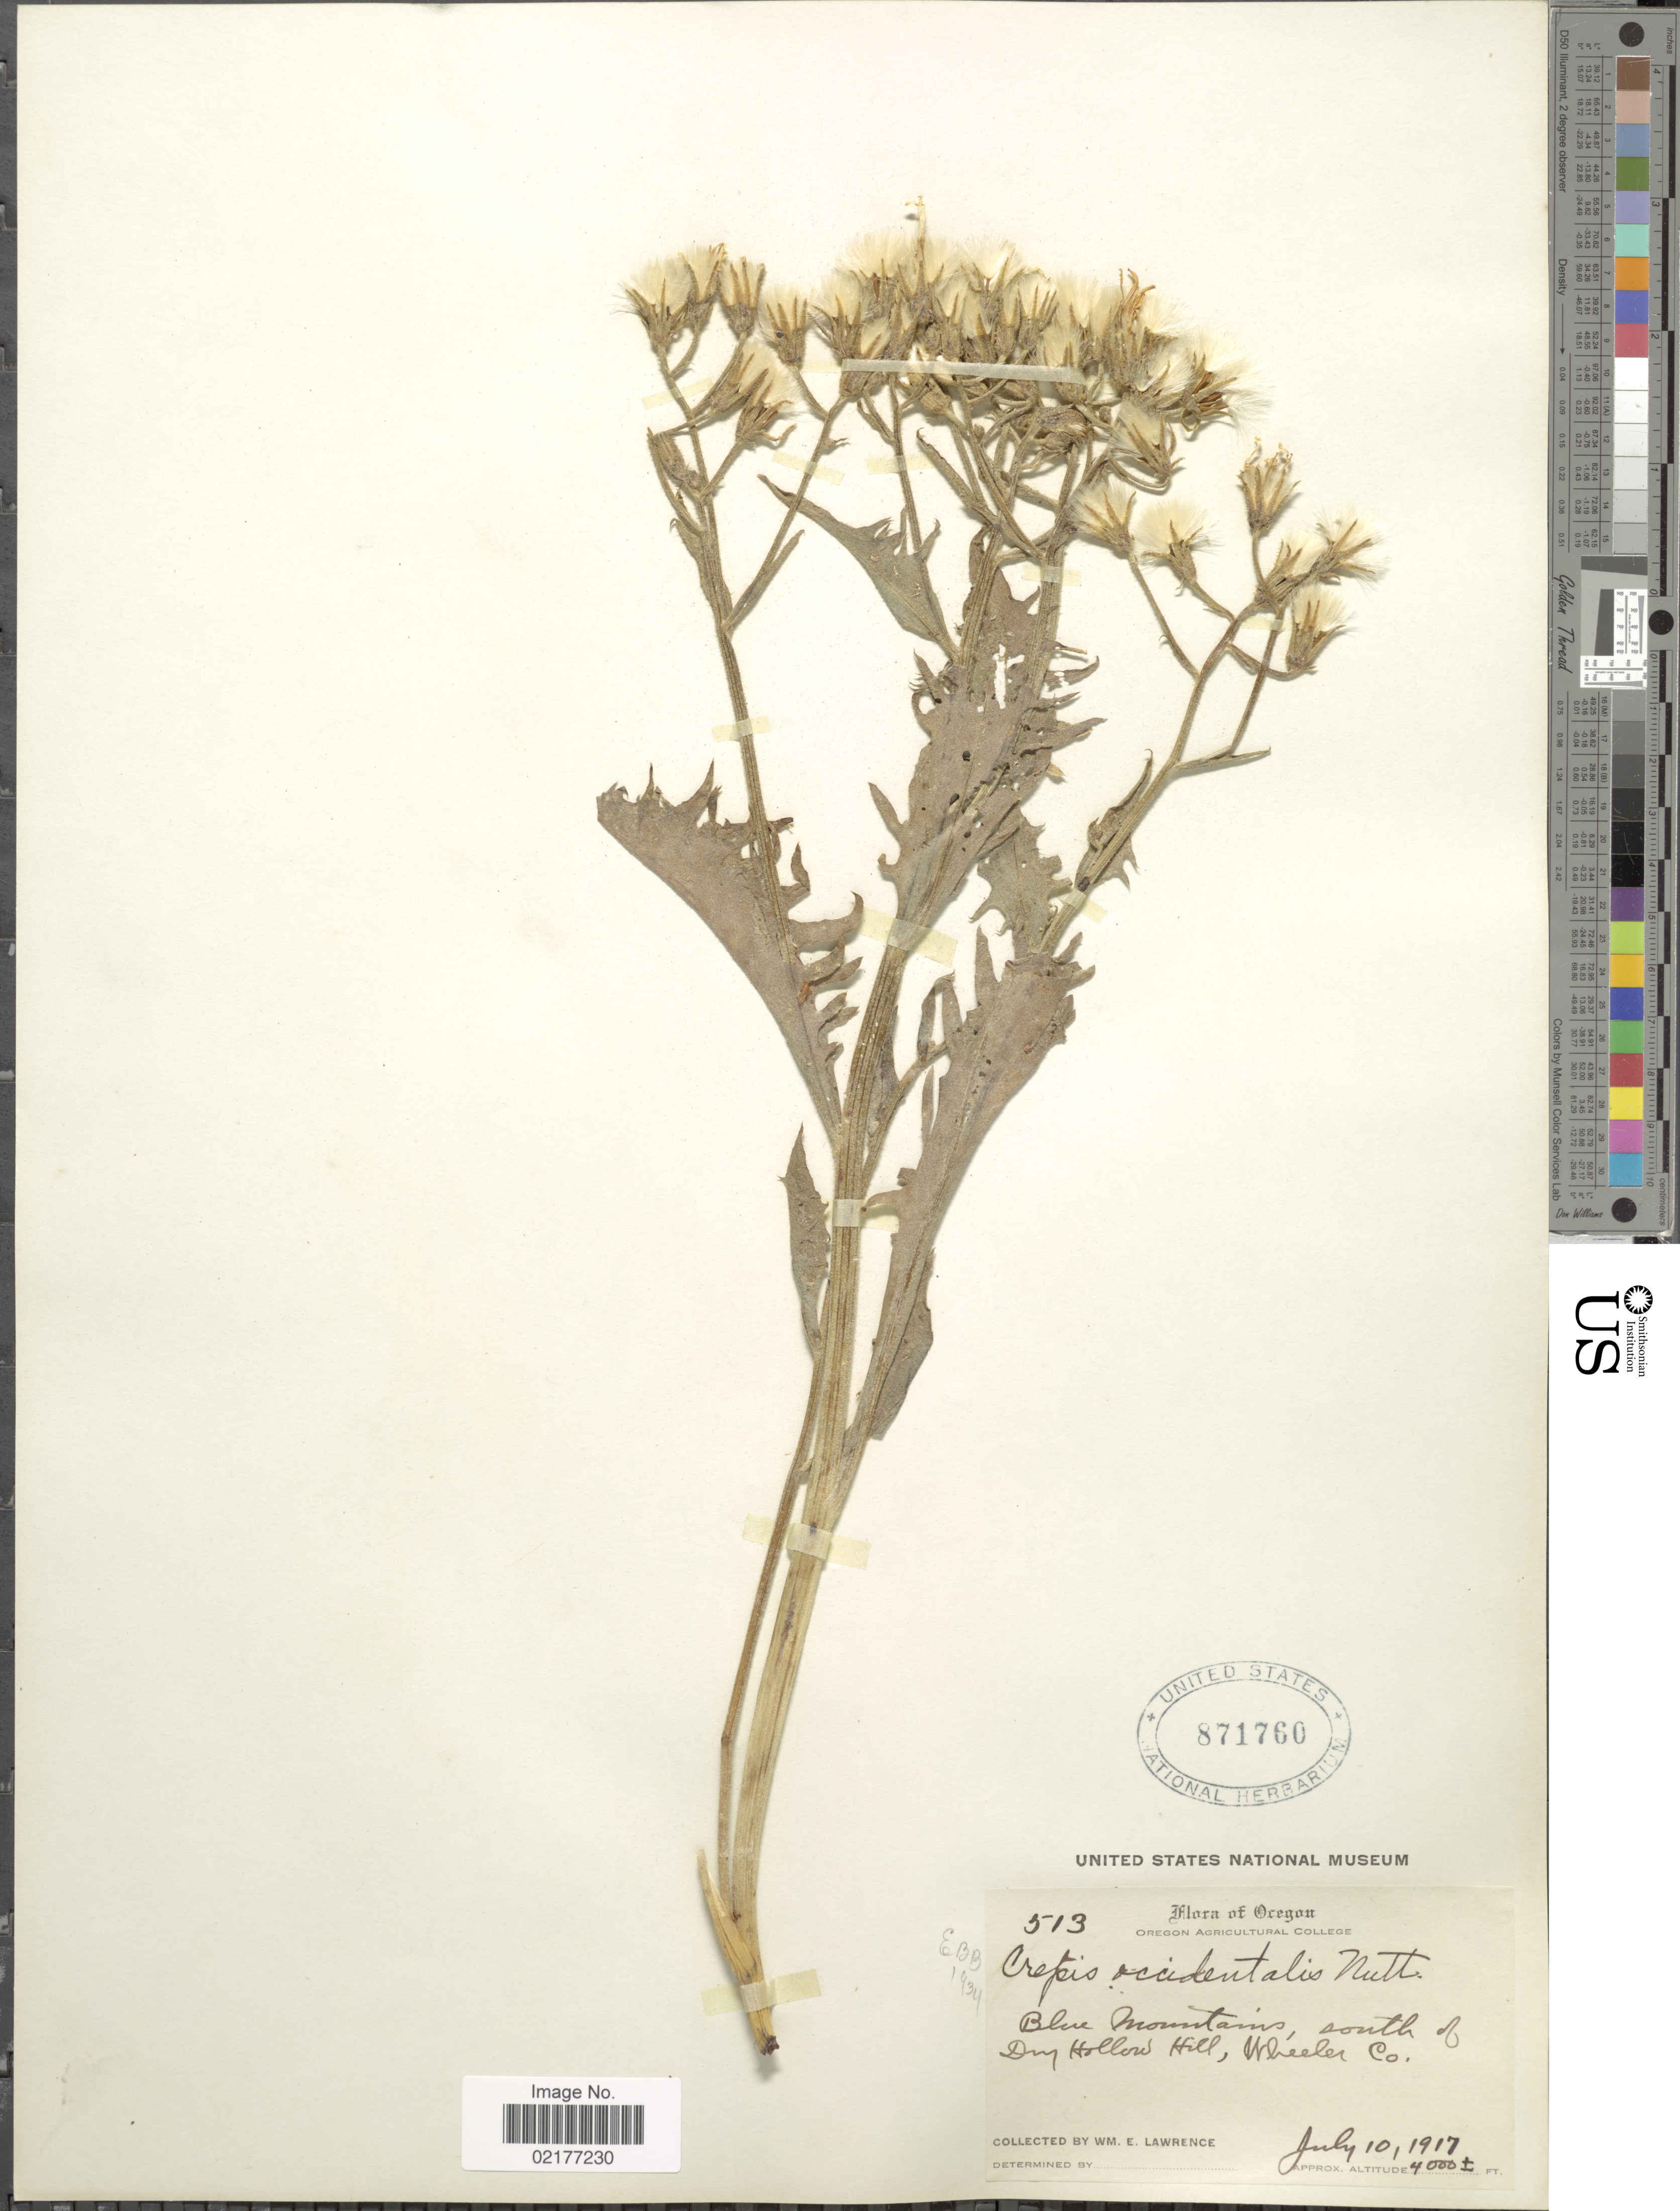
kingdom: Plantae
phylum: Tracheophyta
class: Magnoliopsida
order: Asterales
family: Asteraceae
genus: Crepis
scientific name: Crepis occidentalis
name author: Nutt.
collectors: W. Lawrence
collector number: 513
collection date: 1917-07-10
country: United States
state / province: Oregon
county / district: Wheeler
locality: Blue Mountains, south of Dry Hollow Hill, Wheeler Co.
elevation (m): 1219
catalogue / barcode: US 871760